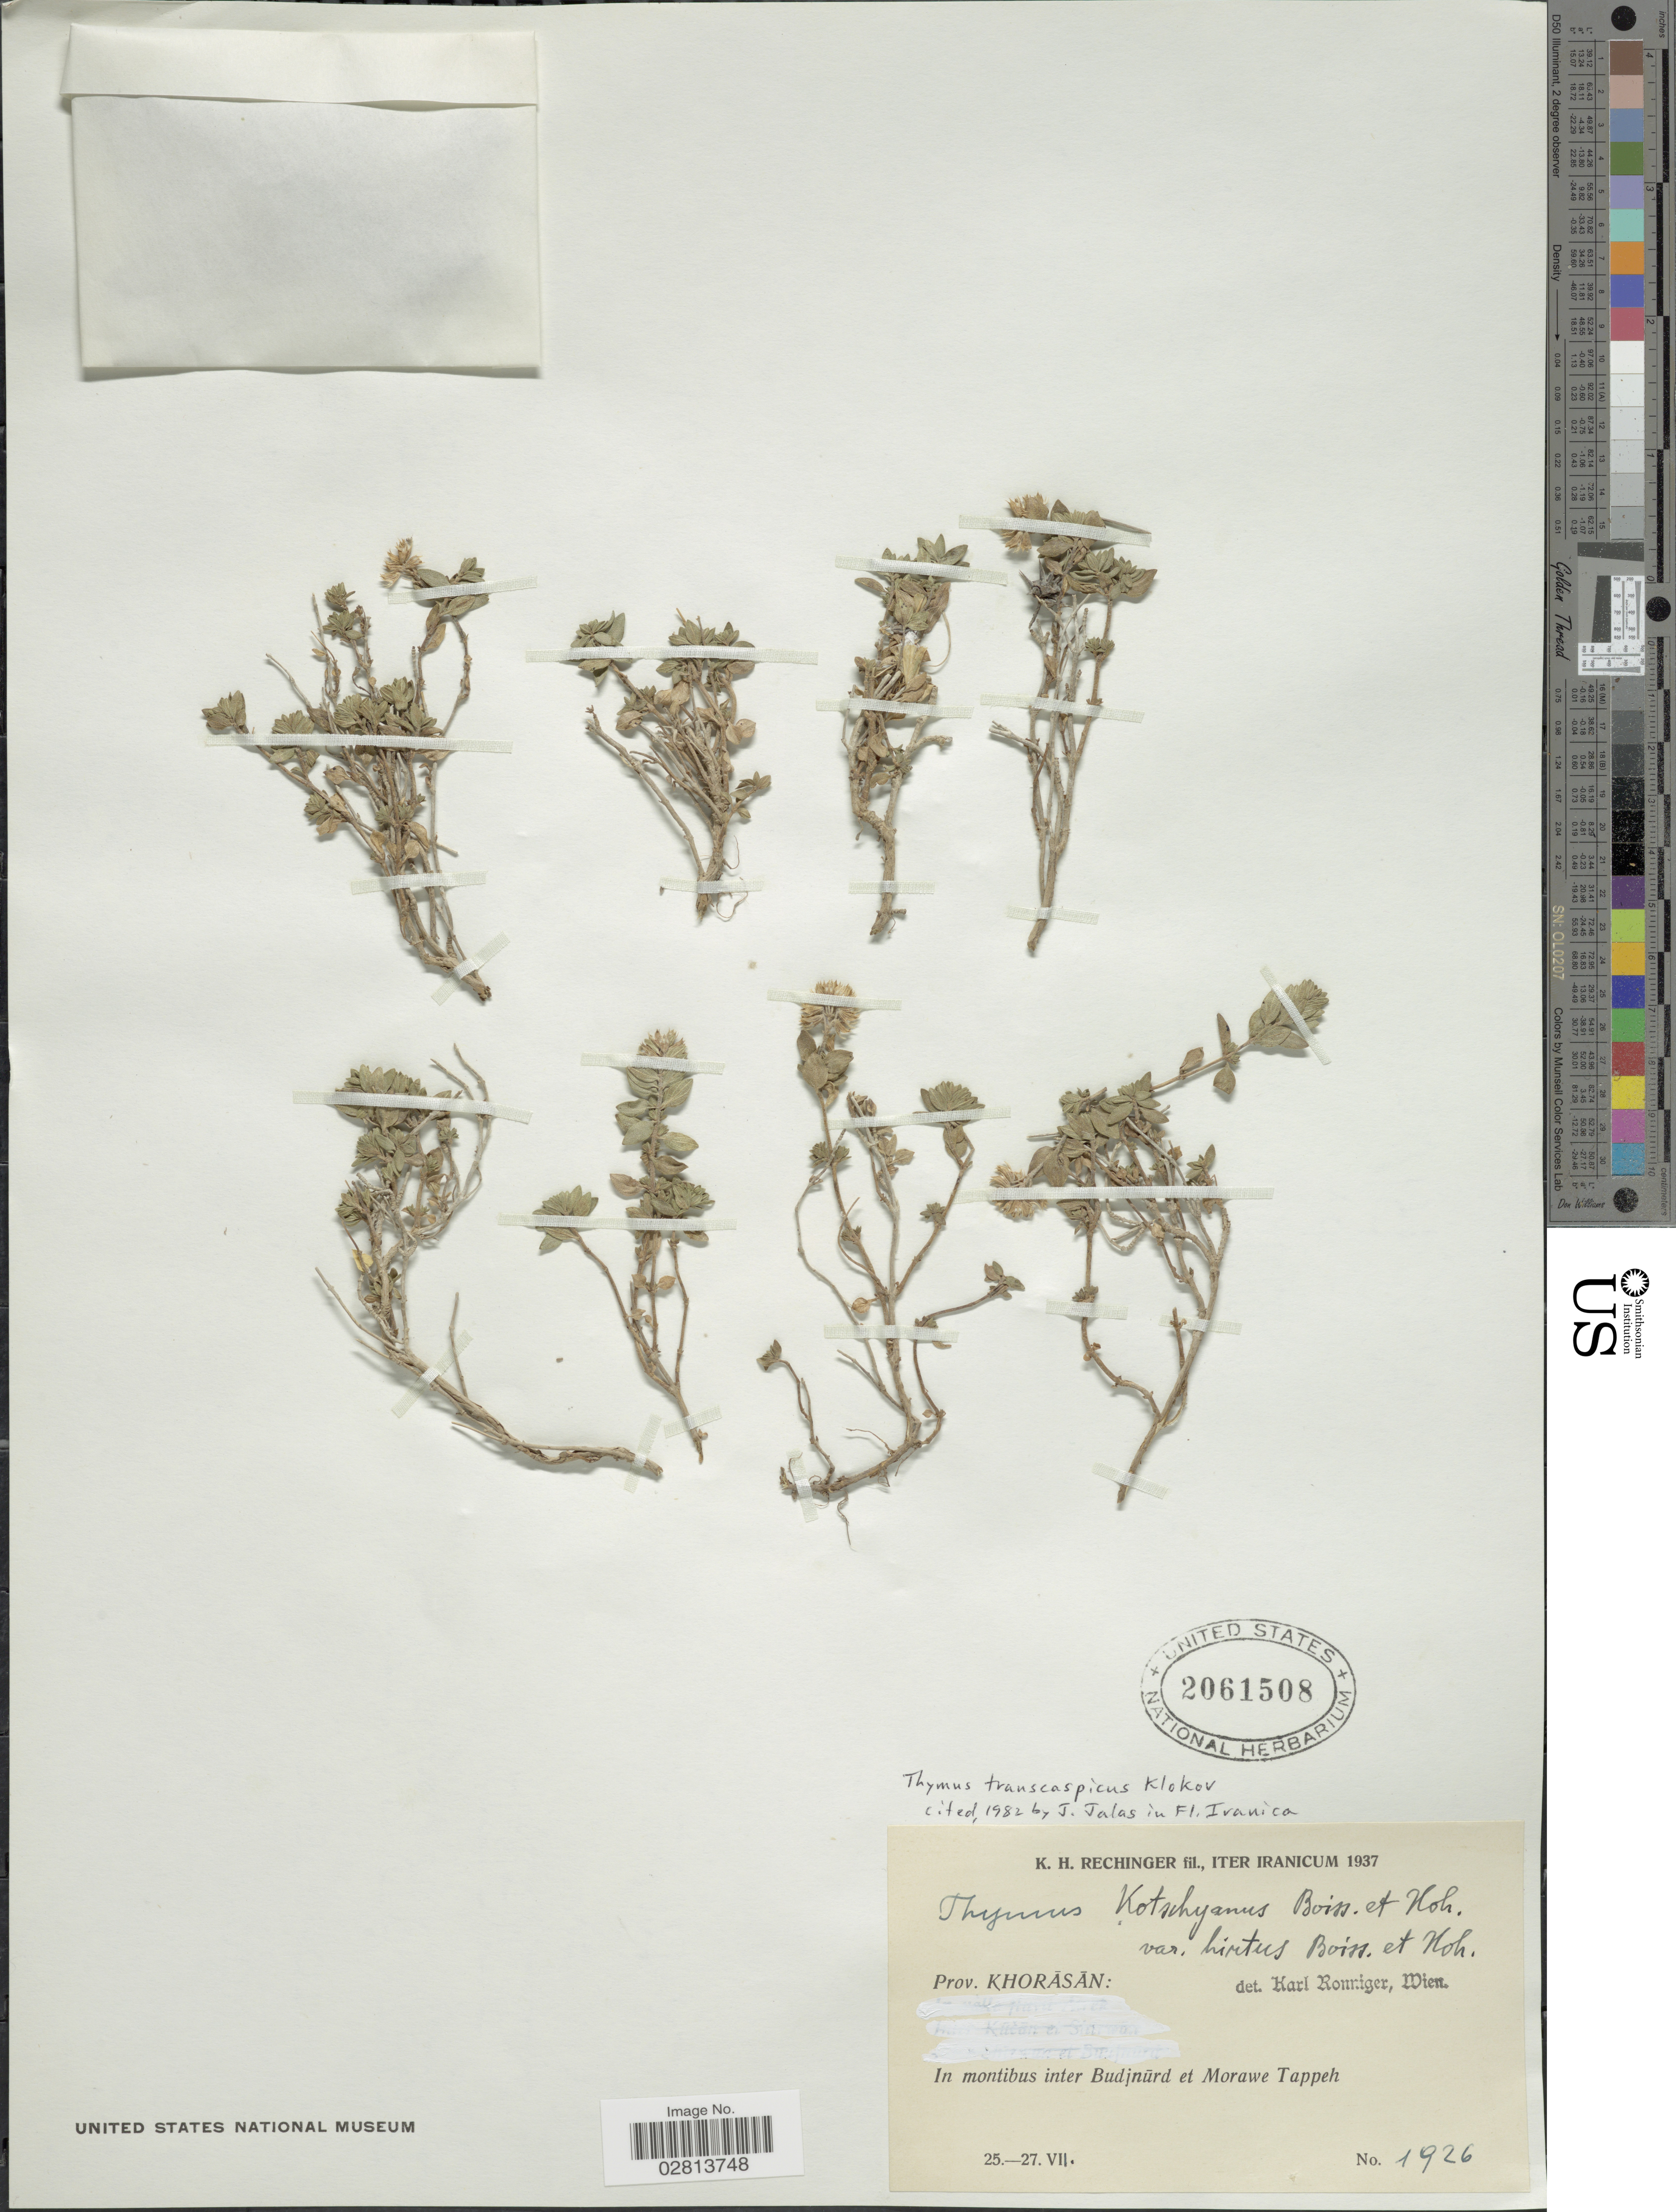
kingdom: Plantae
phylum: Tracheophyta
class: Magnoliopsida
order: Lamiales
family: Lamiaceae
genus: Thymus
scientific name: Thymus transcaspicus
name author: Klokov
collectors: K. H. Rechinger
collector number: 1926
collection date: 1937-07-25/1937-07-27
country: Iran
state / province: Khorasan [obsolete]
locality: Prov. Khorasan: in montibus inter Budjürd et Morawe Tappeh.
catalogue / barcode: US 2061508